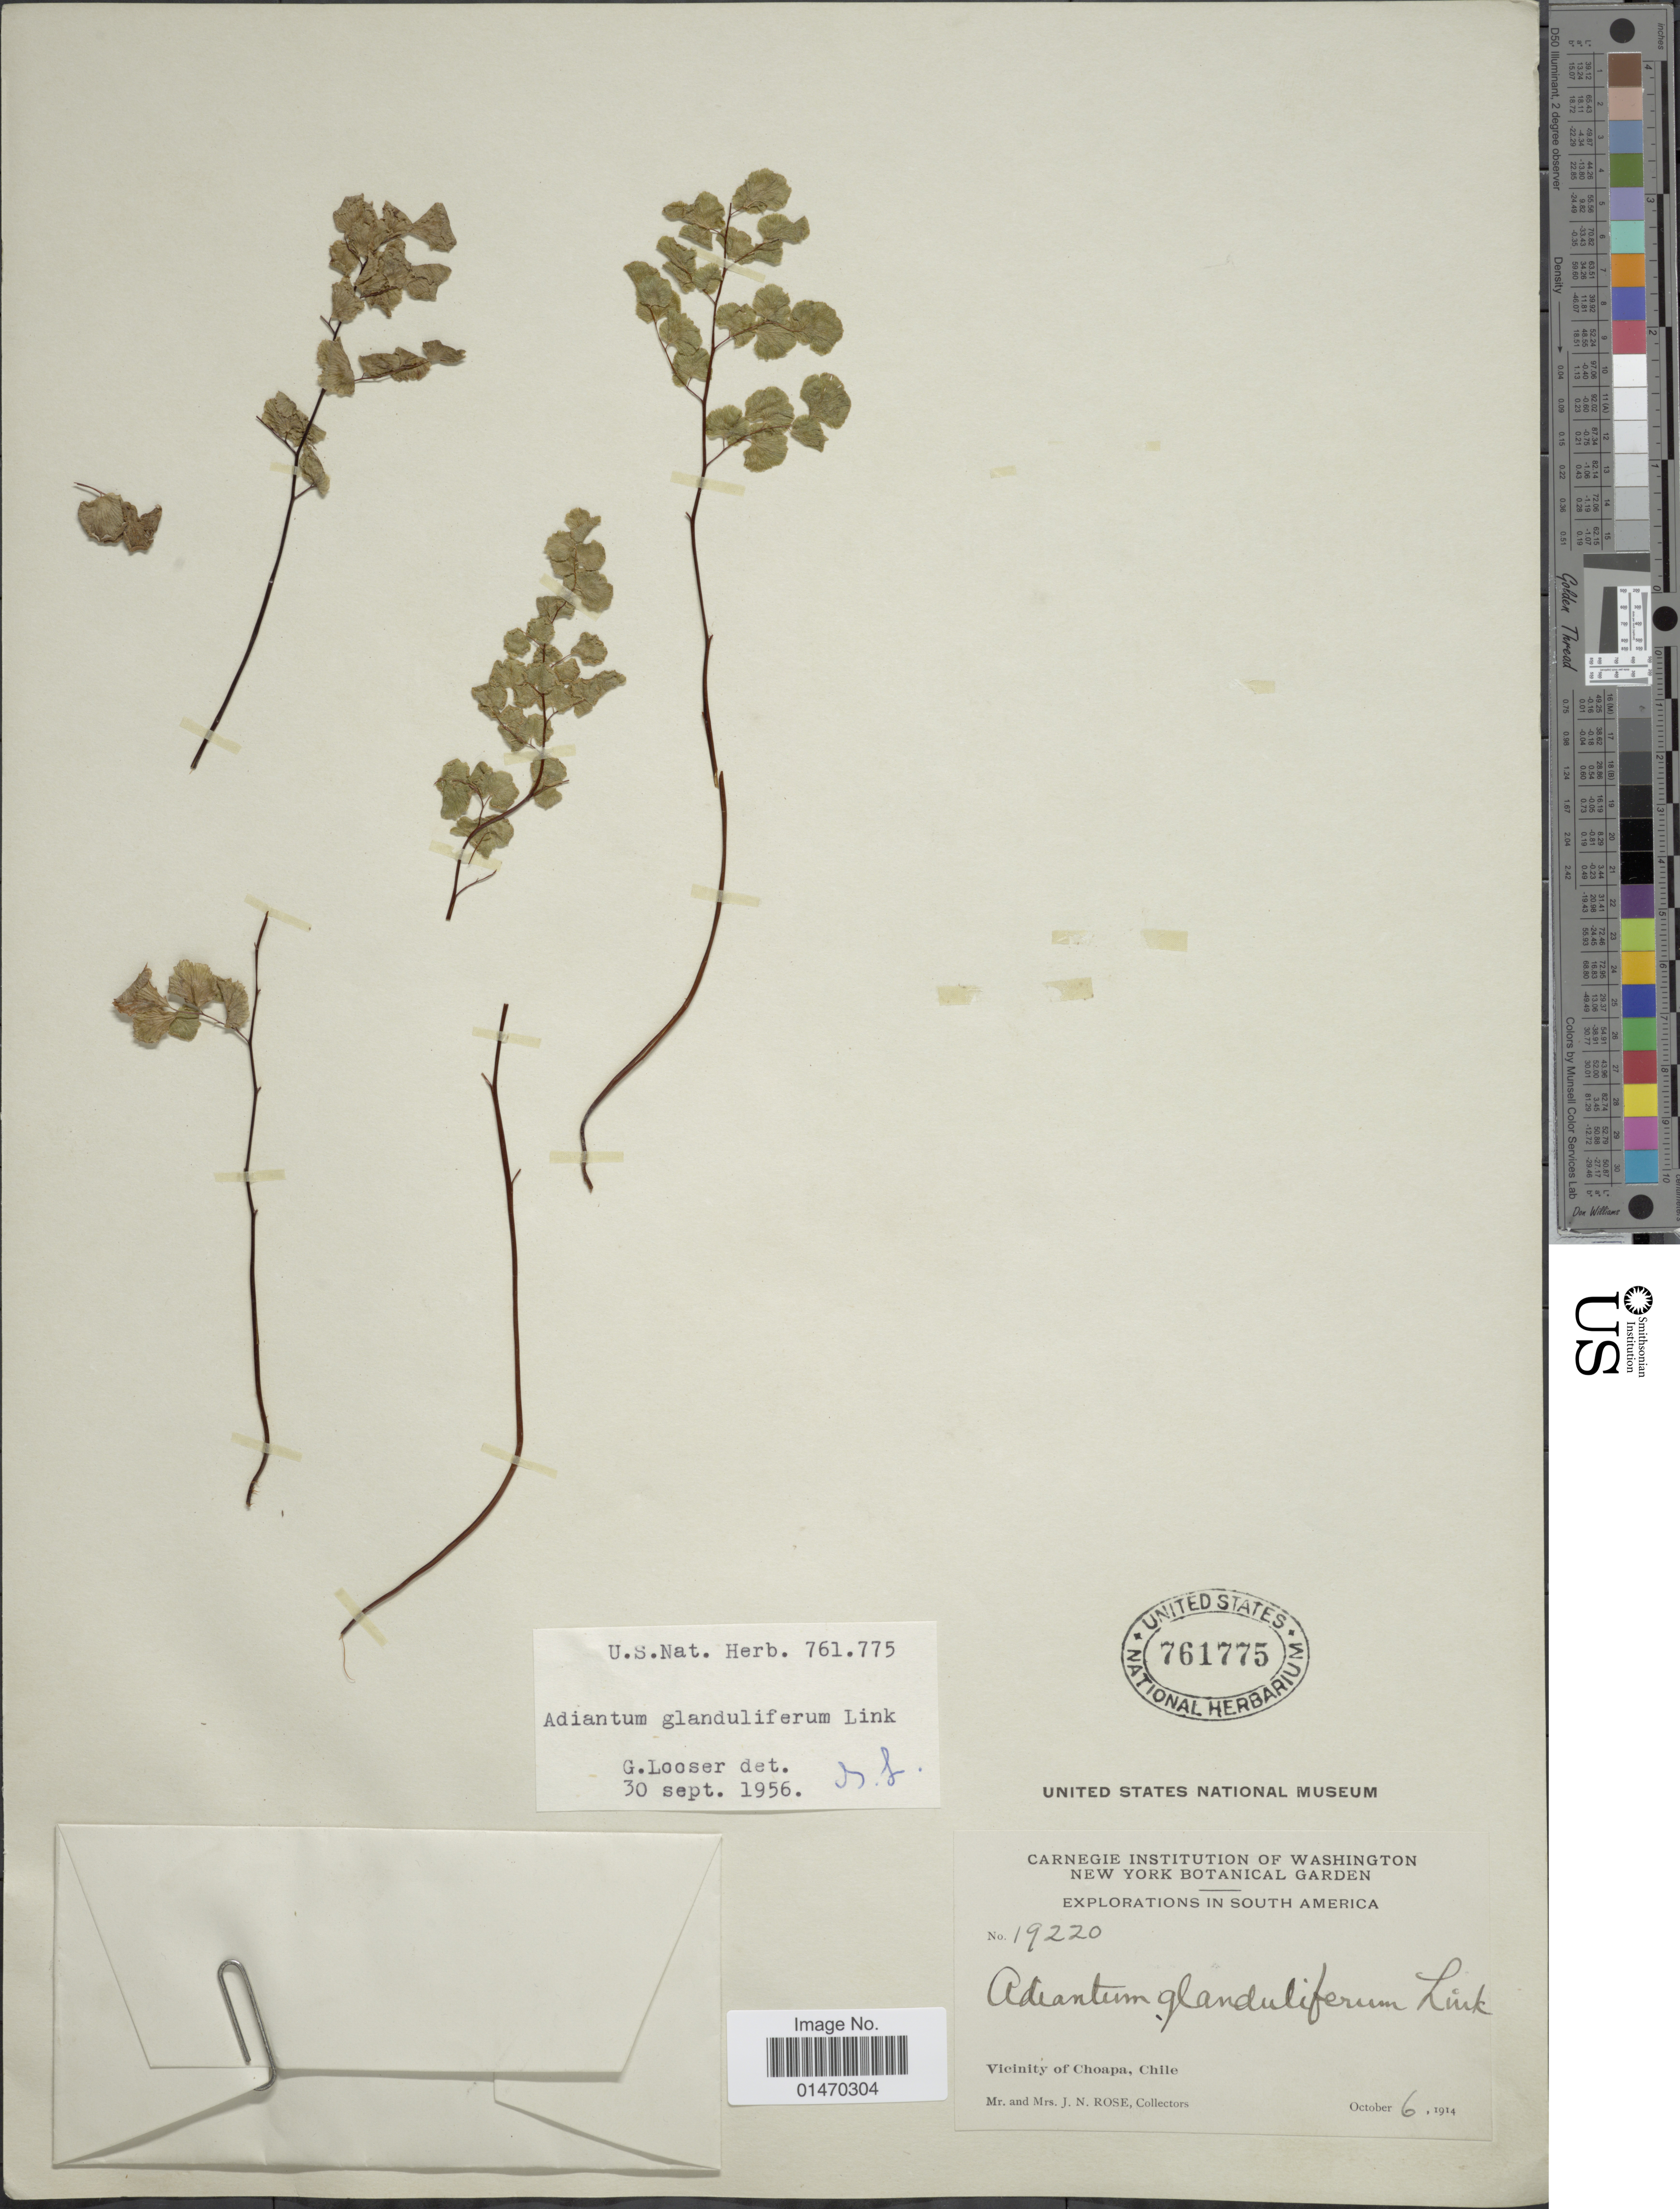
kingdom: Plantae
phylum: Tracheophyta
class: Polypodiopsida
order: Polypodiales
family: Pteridaceae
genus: Adiantum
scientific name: Adiantum glanduliferum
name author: Link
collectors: J. N. Rose & L. B. Rose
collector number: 19220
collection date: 1914-10-06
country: Chile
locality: Vicinity of Choapa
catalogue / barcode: US 761775